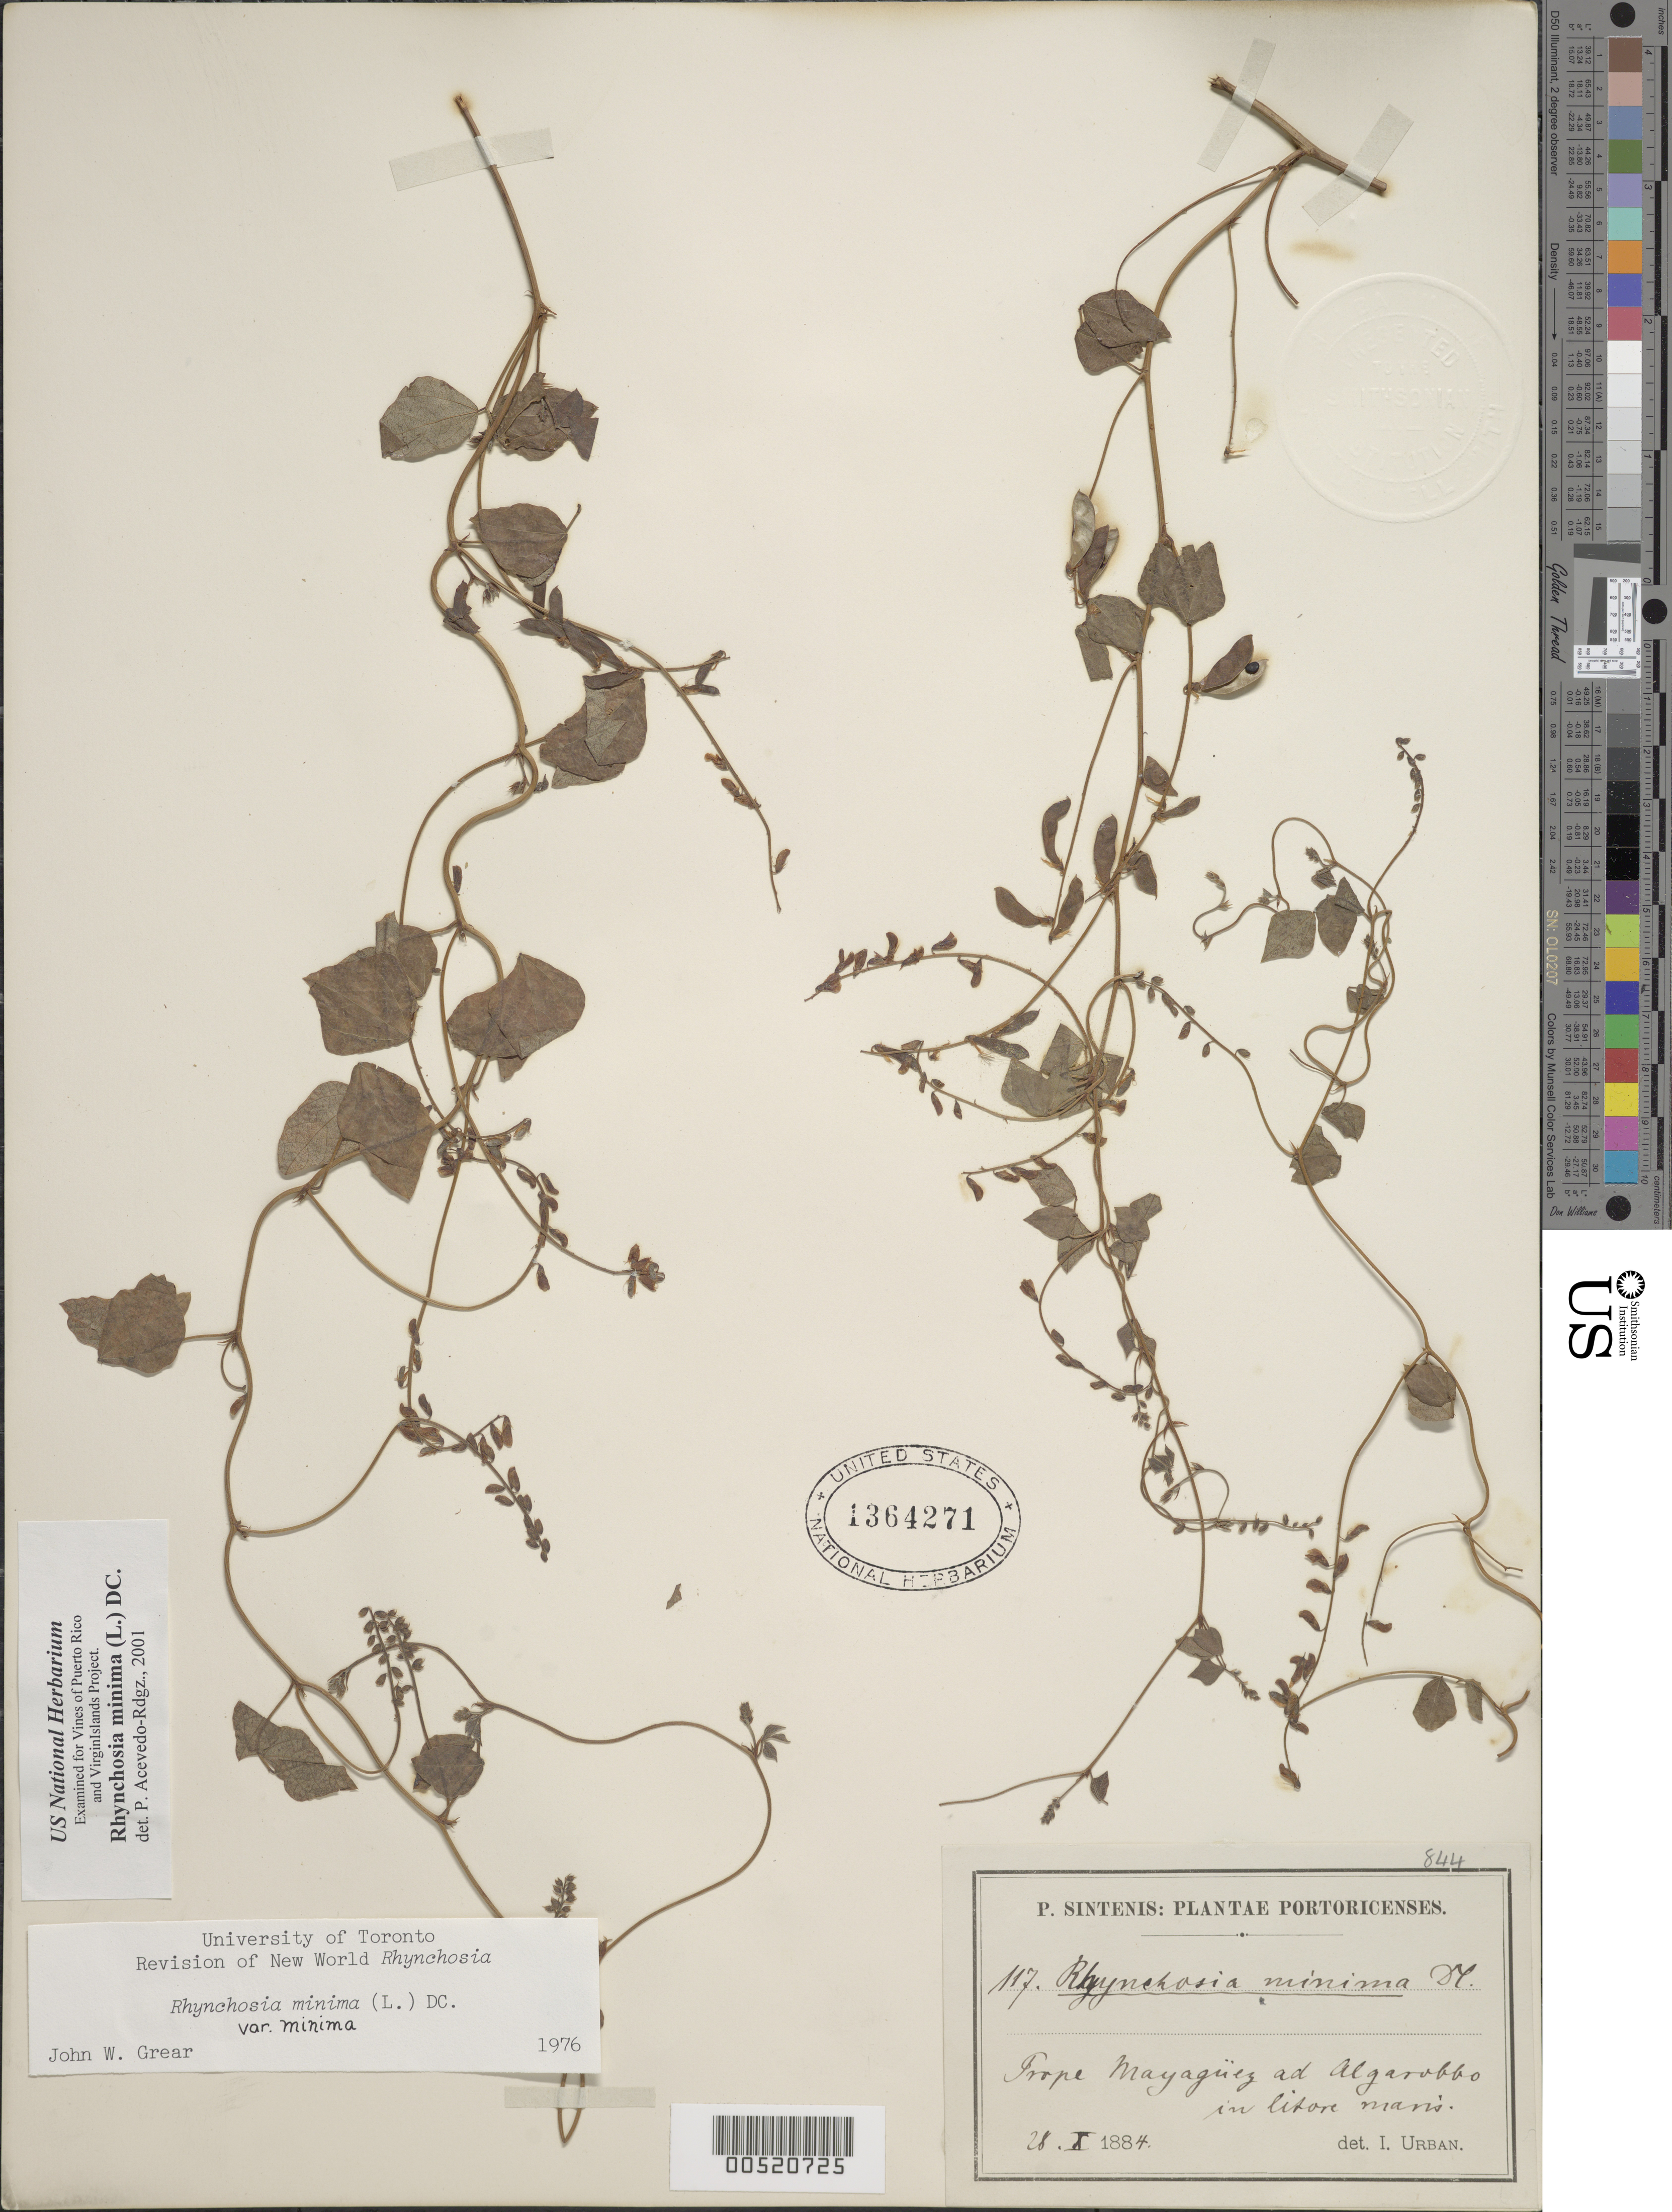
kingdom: Plantae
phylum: Tracheophyta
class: Magnoliopsida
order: Fabales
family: Fabaceae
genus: Rhynchosia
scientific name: Rhynchosia minima var. minima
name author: (L.) DC.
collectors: P. Sintenis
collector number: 117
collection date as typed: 28 Oct 1884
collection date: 1884-10-28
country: Puerto Rico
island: Greater Antilles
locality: Prope Mayagüez ad Algarabbo in litore manis.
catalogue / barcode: US 1364271